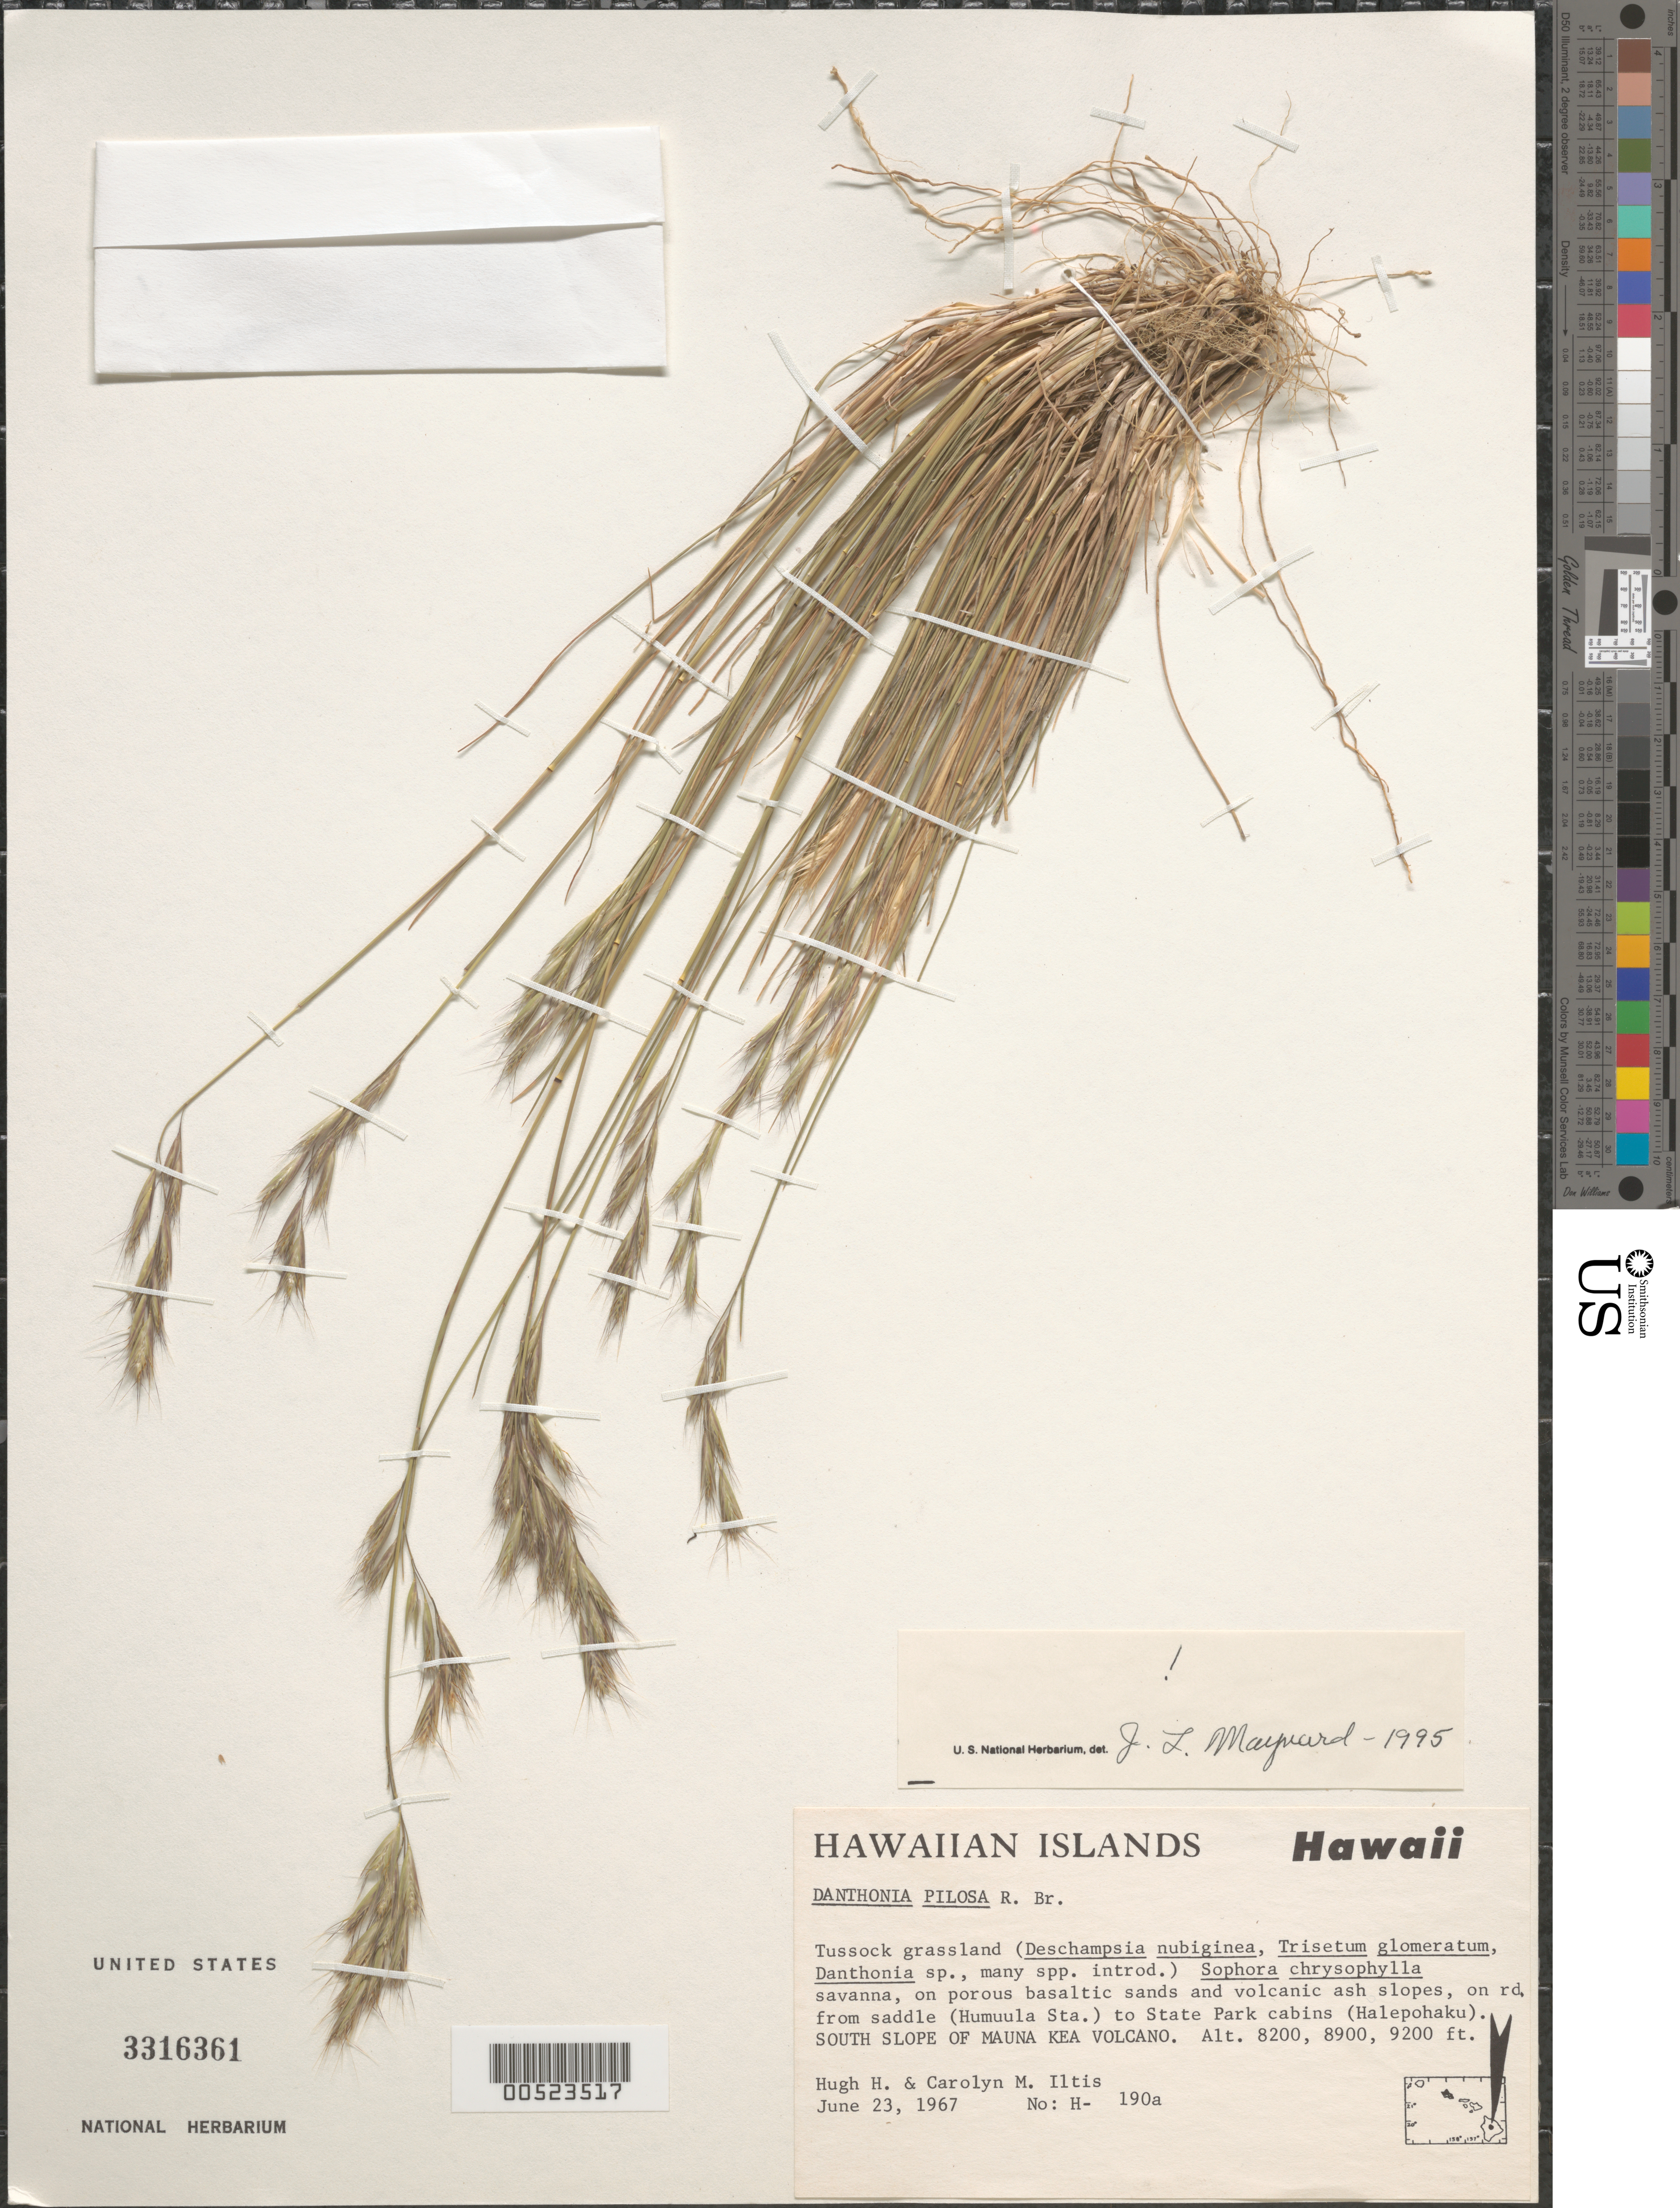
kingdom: Plantae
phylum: Tracheophyta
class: Liliopsida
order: Poales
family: Poaceae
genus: Rytidosperma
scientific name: Rytidosperma penicillatum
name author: (Labill.) Connor & Edgar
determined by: Wagner, W. L., (BOT), Smithsonian Institution - National Museum of Natural History (UNITED STATES)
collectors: H. H. Iltis & C. M Iltis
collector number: H-190a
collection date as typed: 23 Jun 1967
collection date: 1967-06-23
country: United States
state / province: Hawaii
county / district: Hawaii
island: Hawaii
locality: On rd from saddle (Humuula Sta.) to State Park cabins (Halepohaku), S slope of Mauna Kea Volcano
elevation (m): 2499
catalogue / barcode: US 3316361